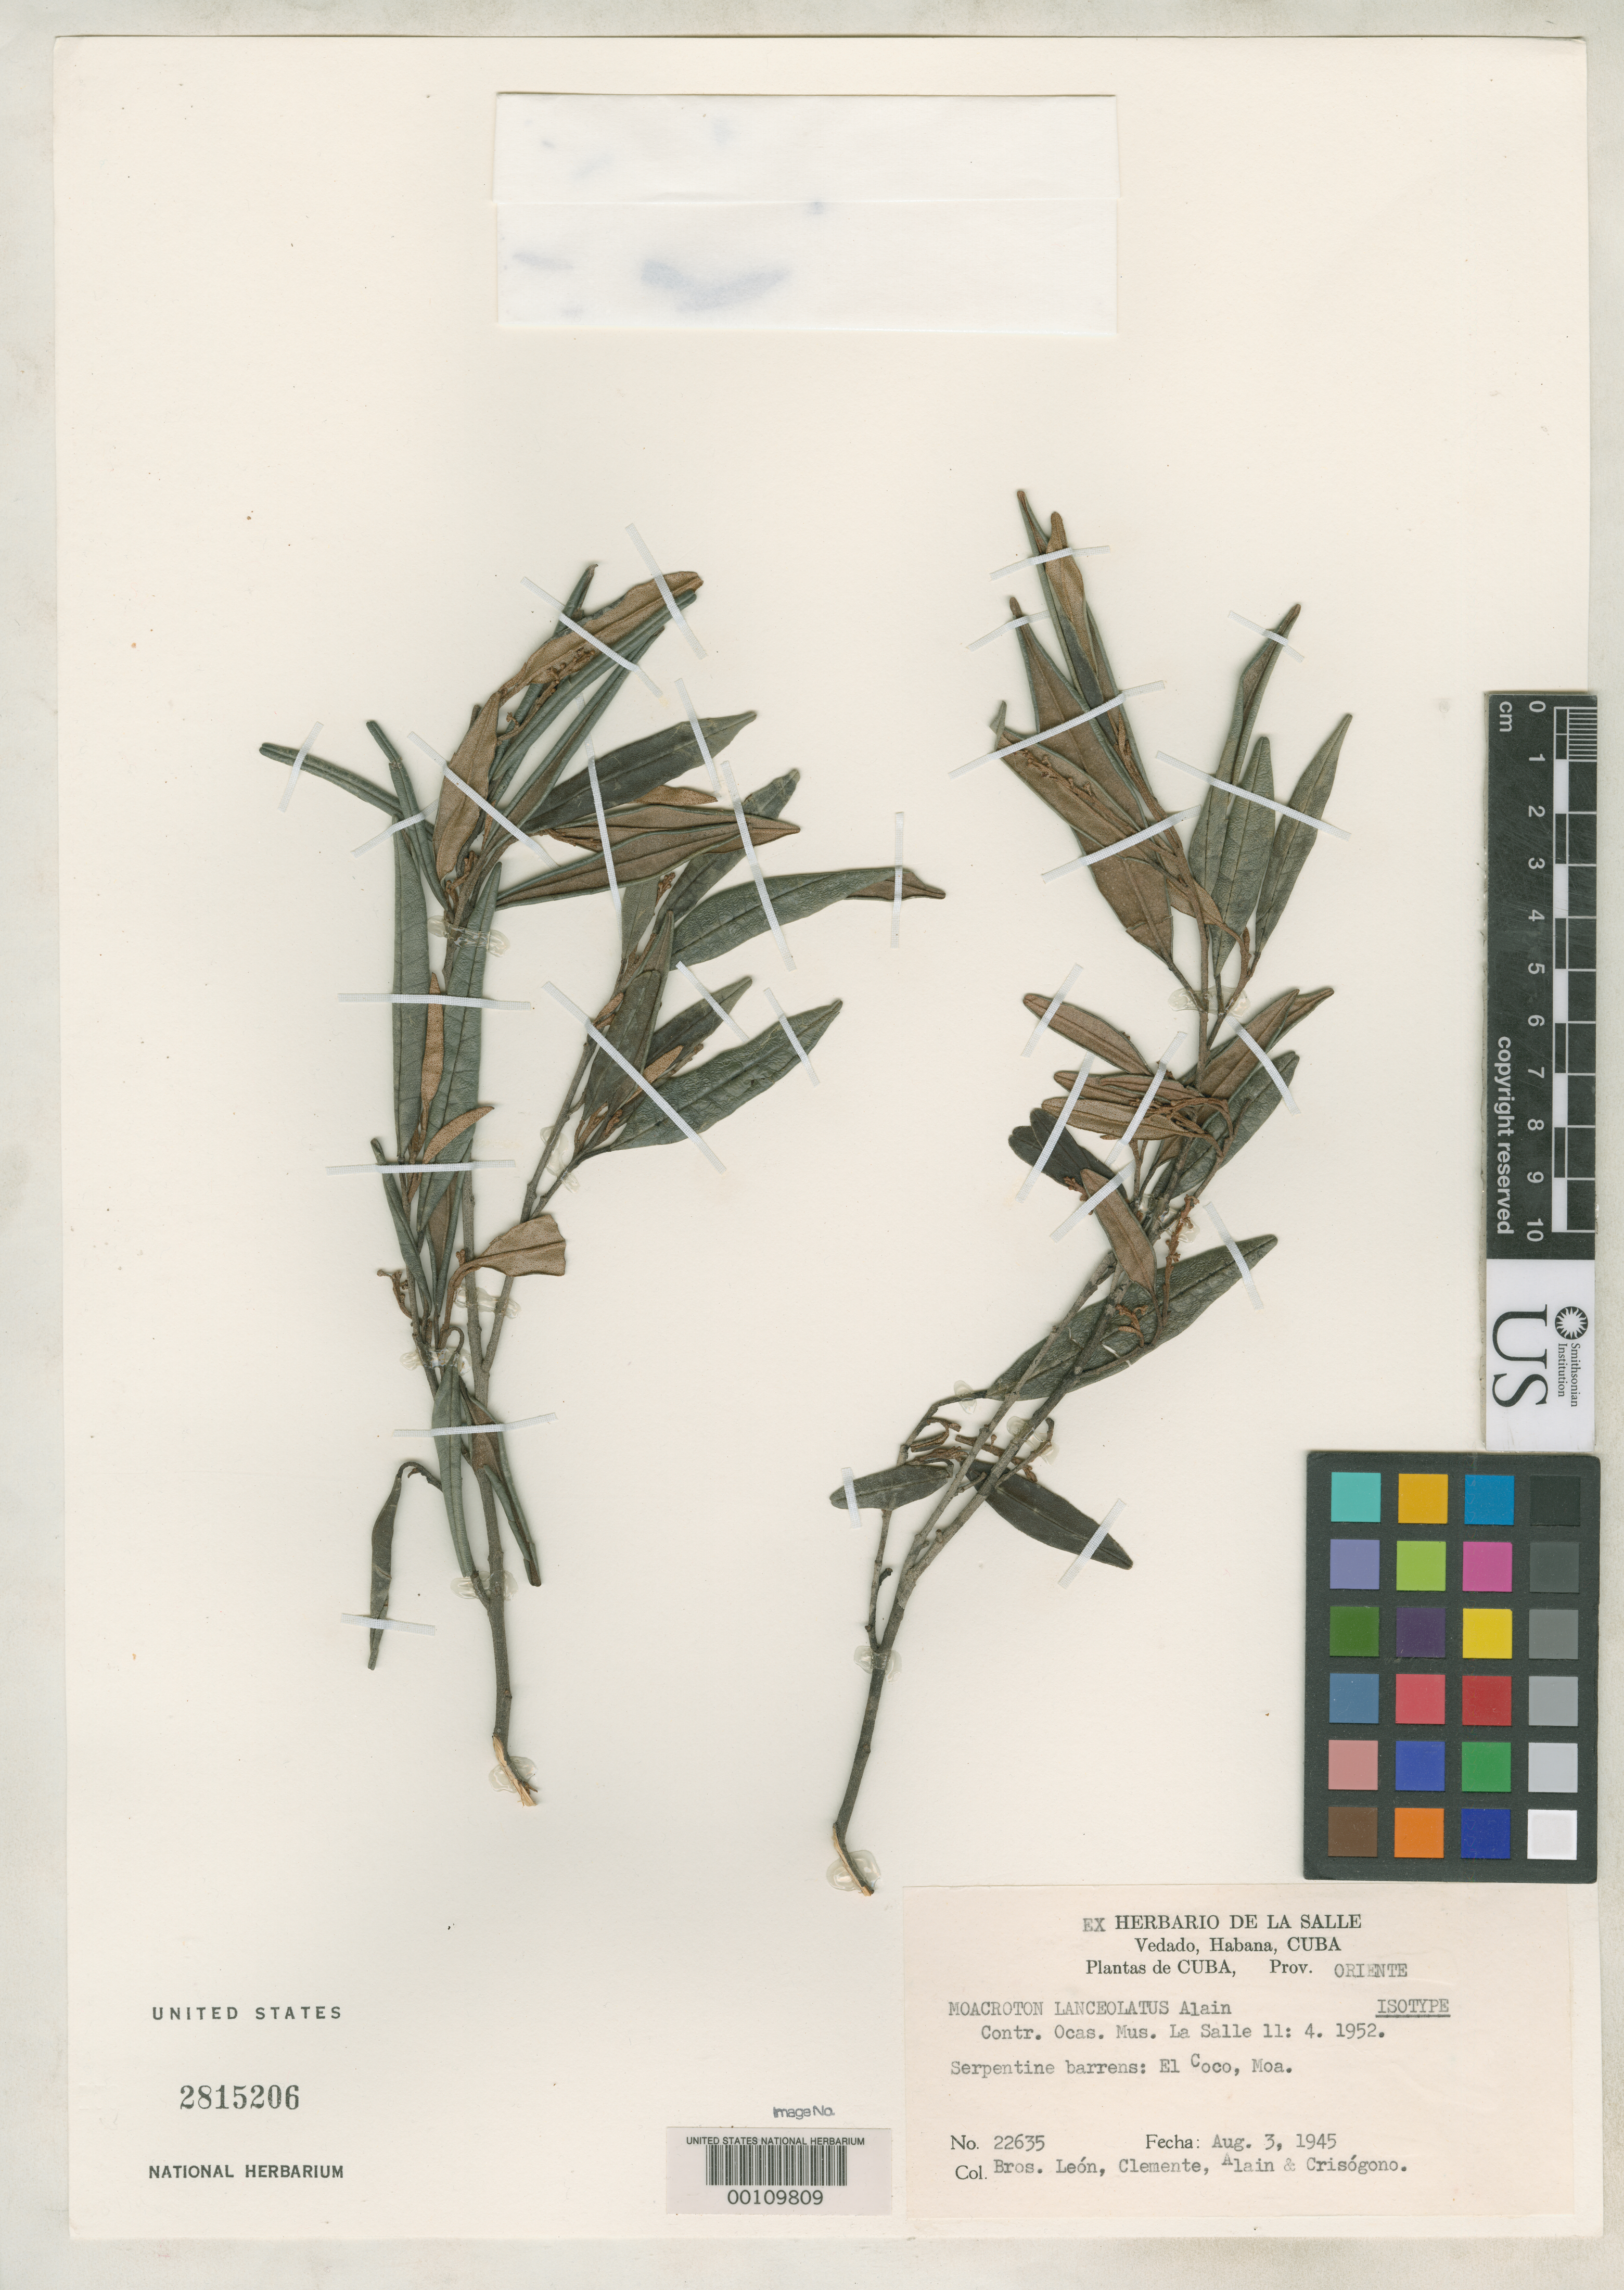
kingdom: Plantae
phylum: Tracheophyta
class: Magnoliopsida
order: Malpighiales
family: Euphorbiaceae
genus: Moacroton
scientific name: Moacroton lanceolatus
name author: Alain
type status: Isotype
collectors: Bro. León, Bro. Clemente, A. H. Liogier & B. Crisogono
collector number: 22635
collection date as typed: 03 Aug 1945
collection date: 1945-08-03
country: Cuba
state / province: Oriente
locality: El Coco, Moa.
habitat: Serpentine barrens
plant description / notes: Currently accepted name as cited by van Ee & P.E. Berry, Bot. Rev. 74: 158 (2008).; Also a type of Croton alainii van Ee & P.E. Berry, nom. nov.; Replacement name for Moacroton lanceolatus Alain, non Croton lanceolatus Hornem. ex Didr. (1857) nec Croton lanceolatus Cav. (1800).; Also a type of Moacroton lanceolatus Alain.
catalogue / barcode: US 2815206